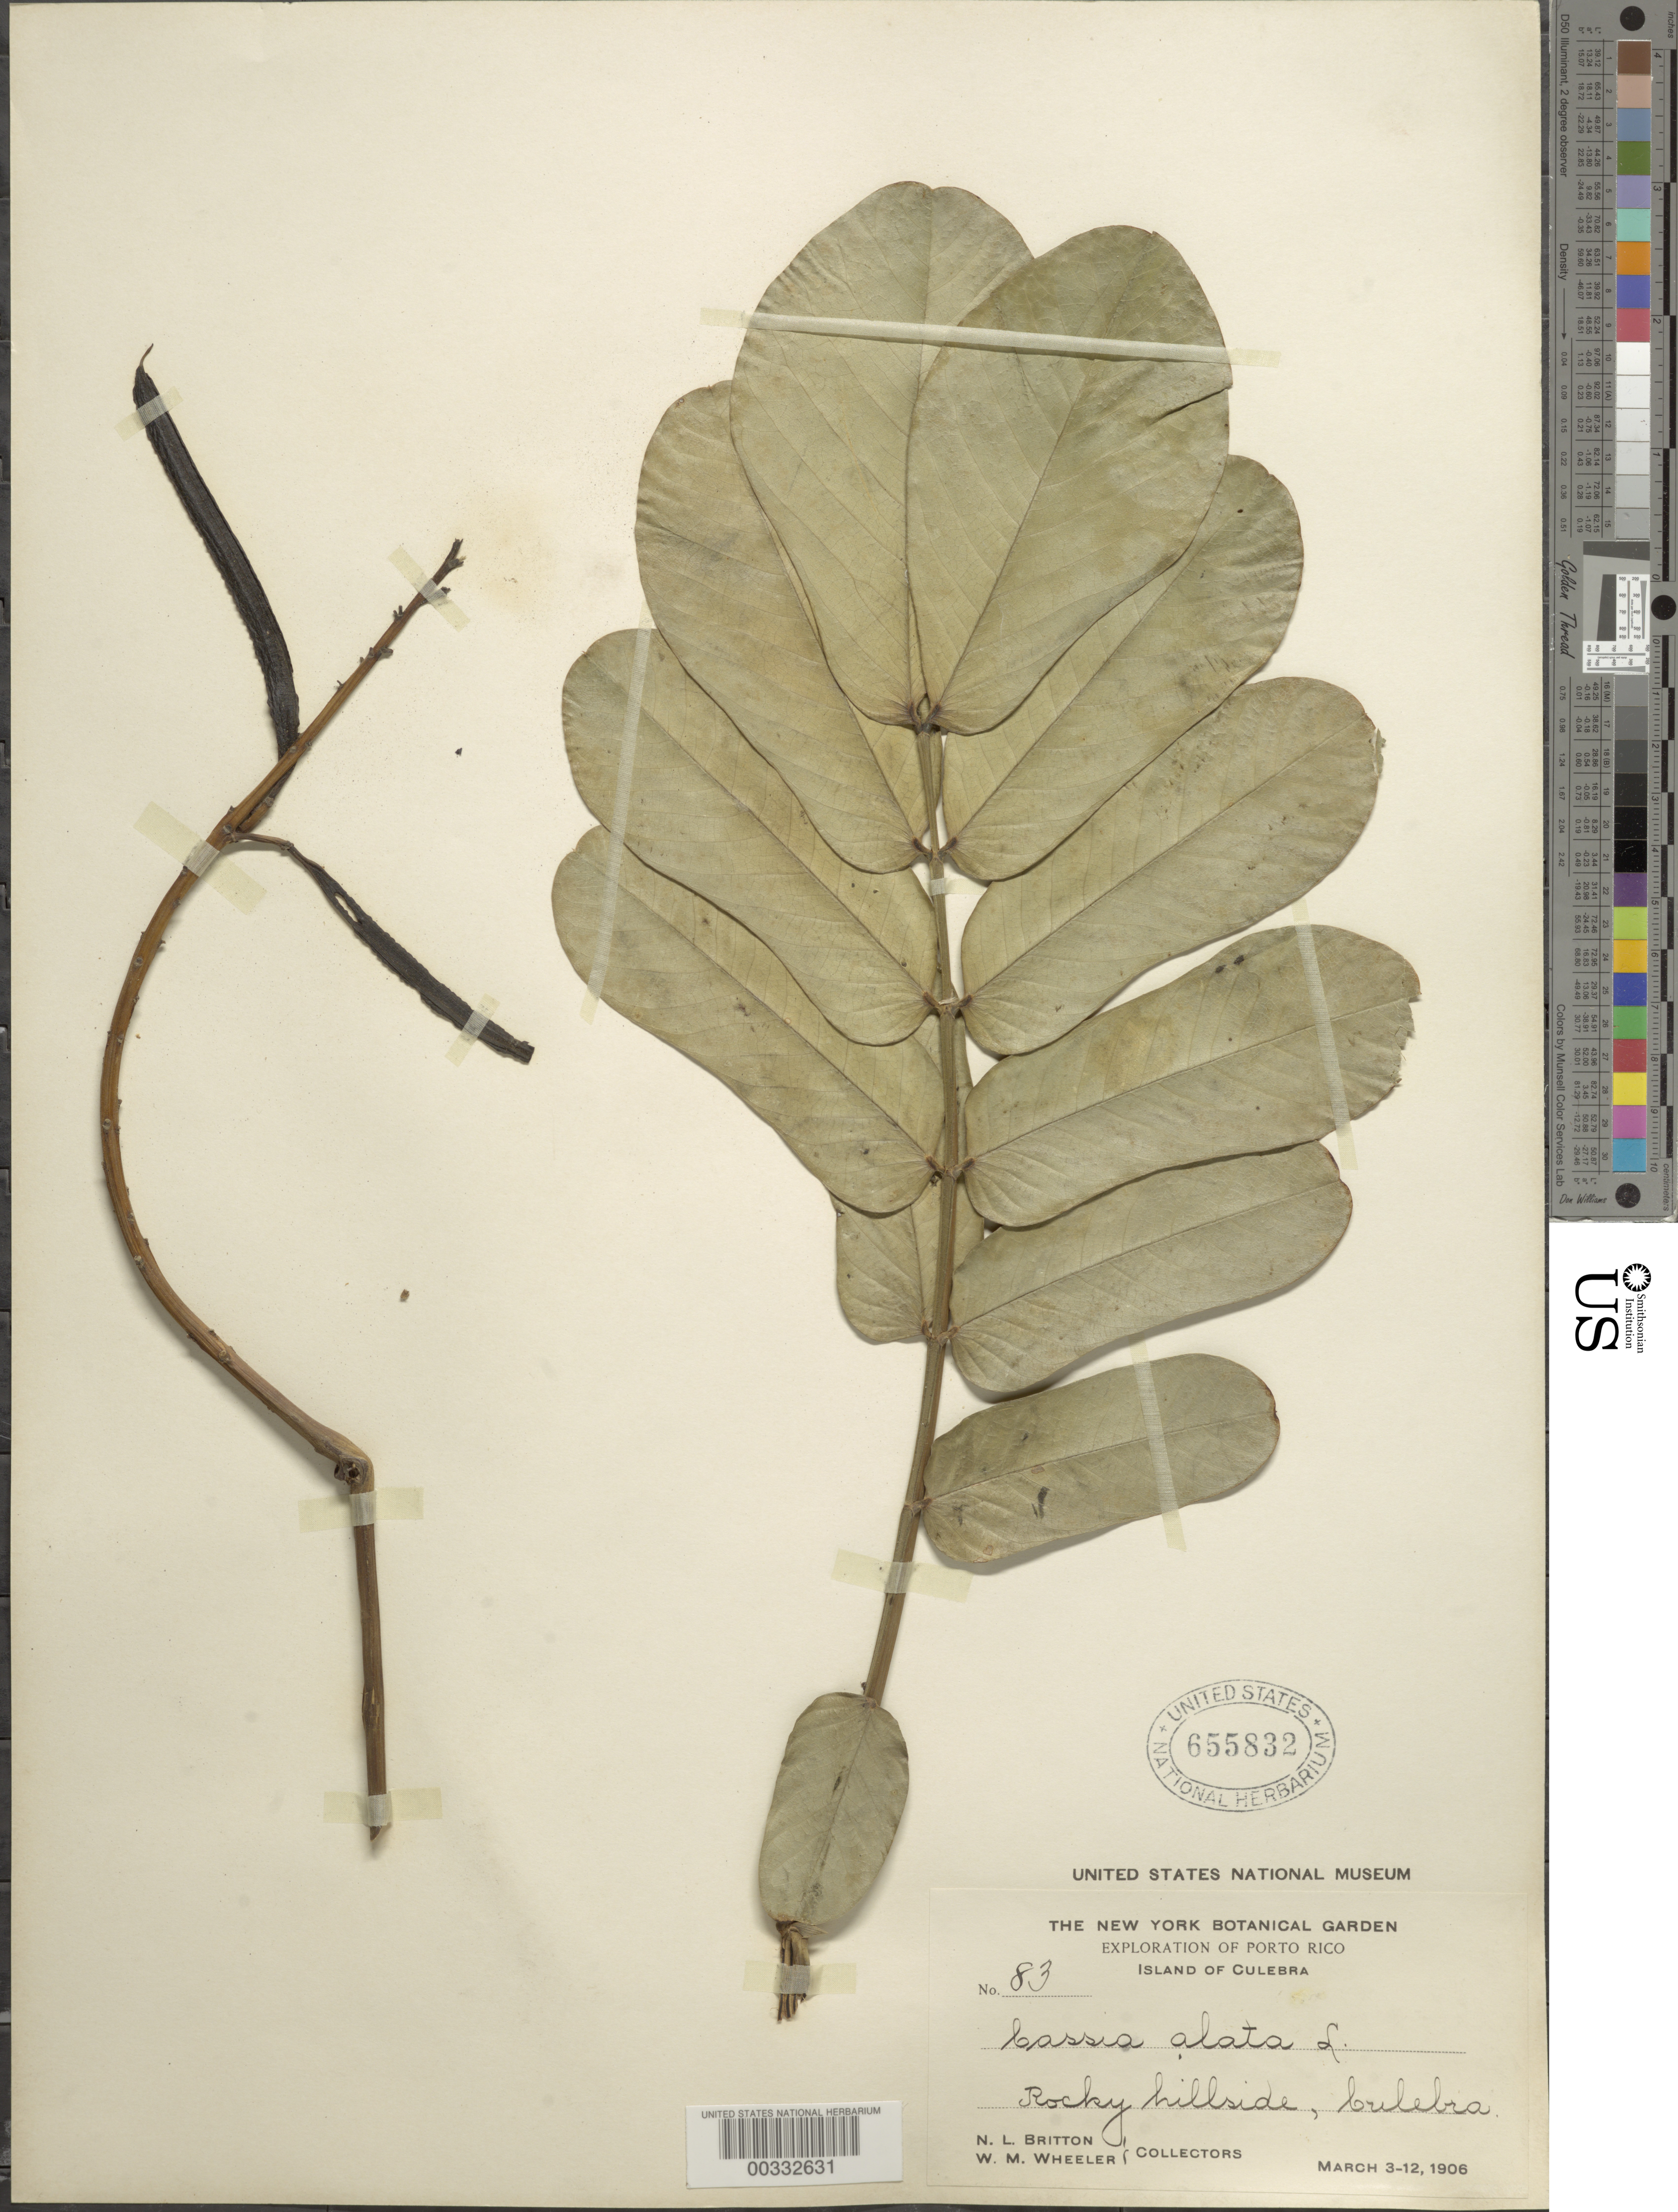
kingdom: Plantae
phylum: Tracheophyta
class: Magnoliopsida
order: Fabales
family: Fabaceae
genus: Senna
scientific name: Senna alata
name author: (L.) Roxb.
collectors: N. Britton & J. A. Shafer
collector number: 83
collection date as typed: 03 Mar 1906 to 12 Mar 1906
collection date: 1906-03-03/1906-03-12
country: Puerto Rico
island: Greater Antilles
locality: Culebra i.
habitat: Rocky hillside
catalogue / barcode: US 655832